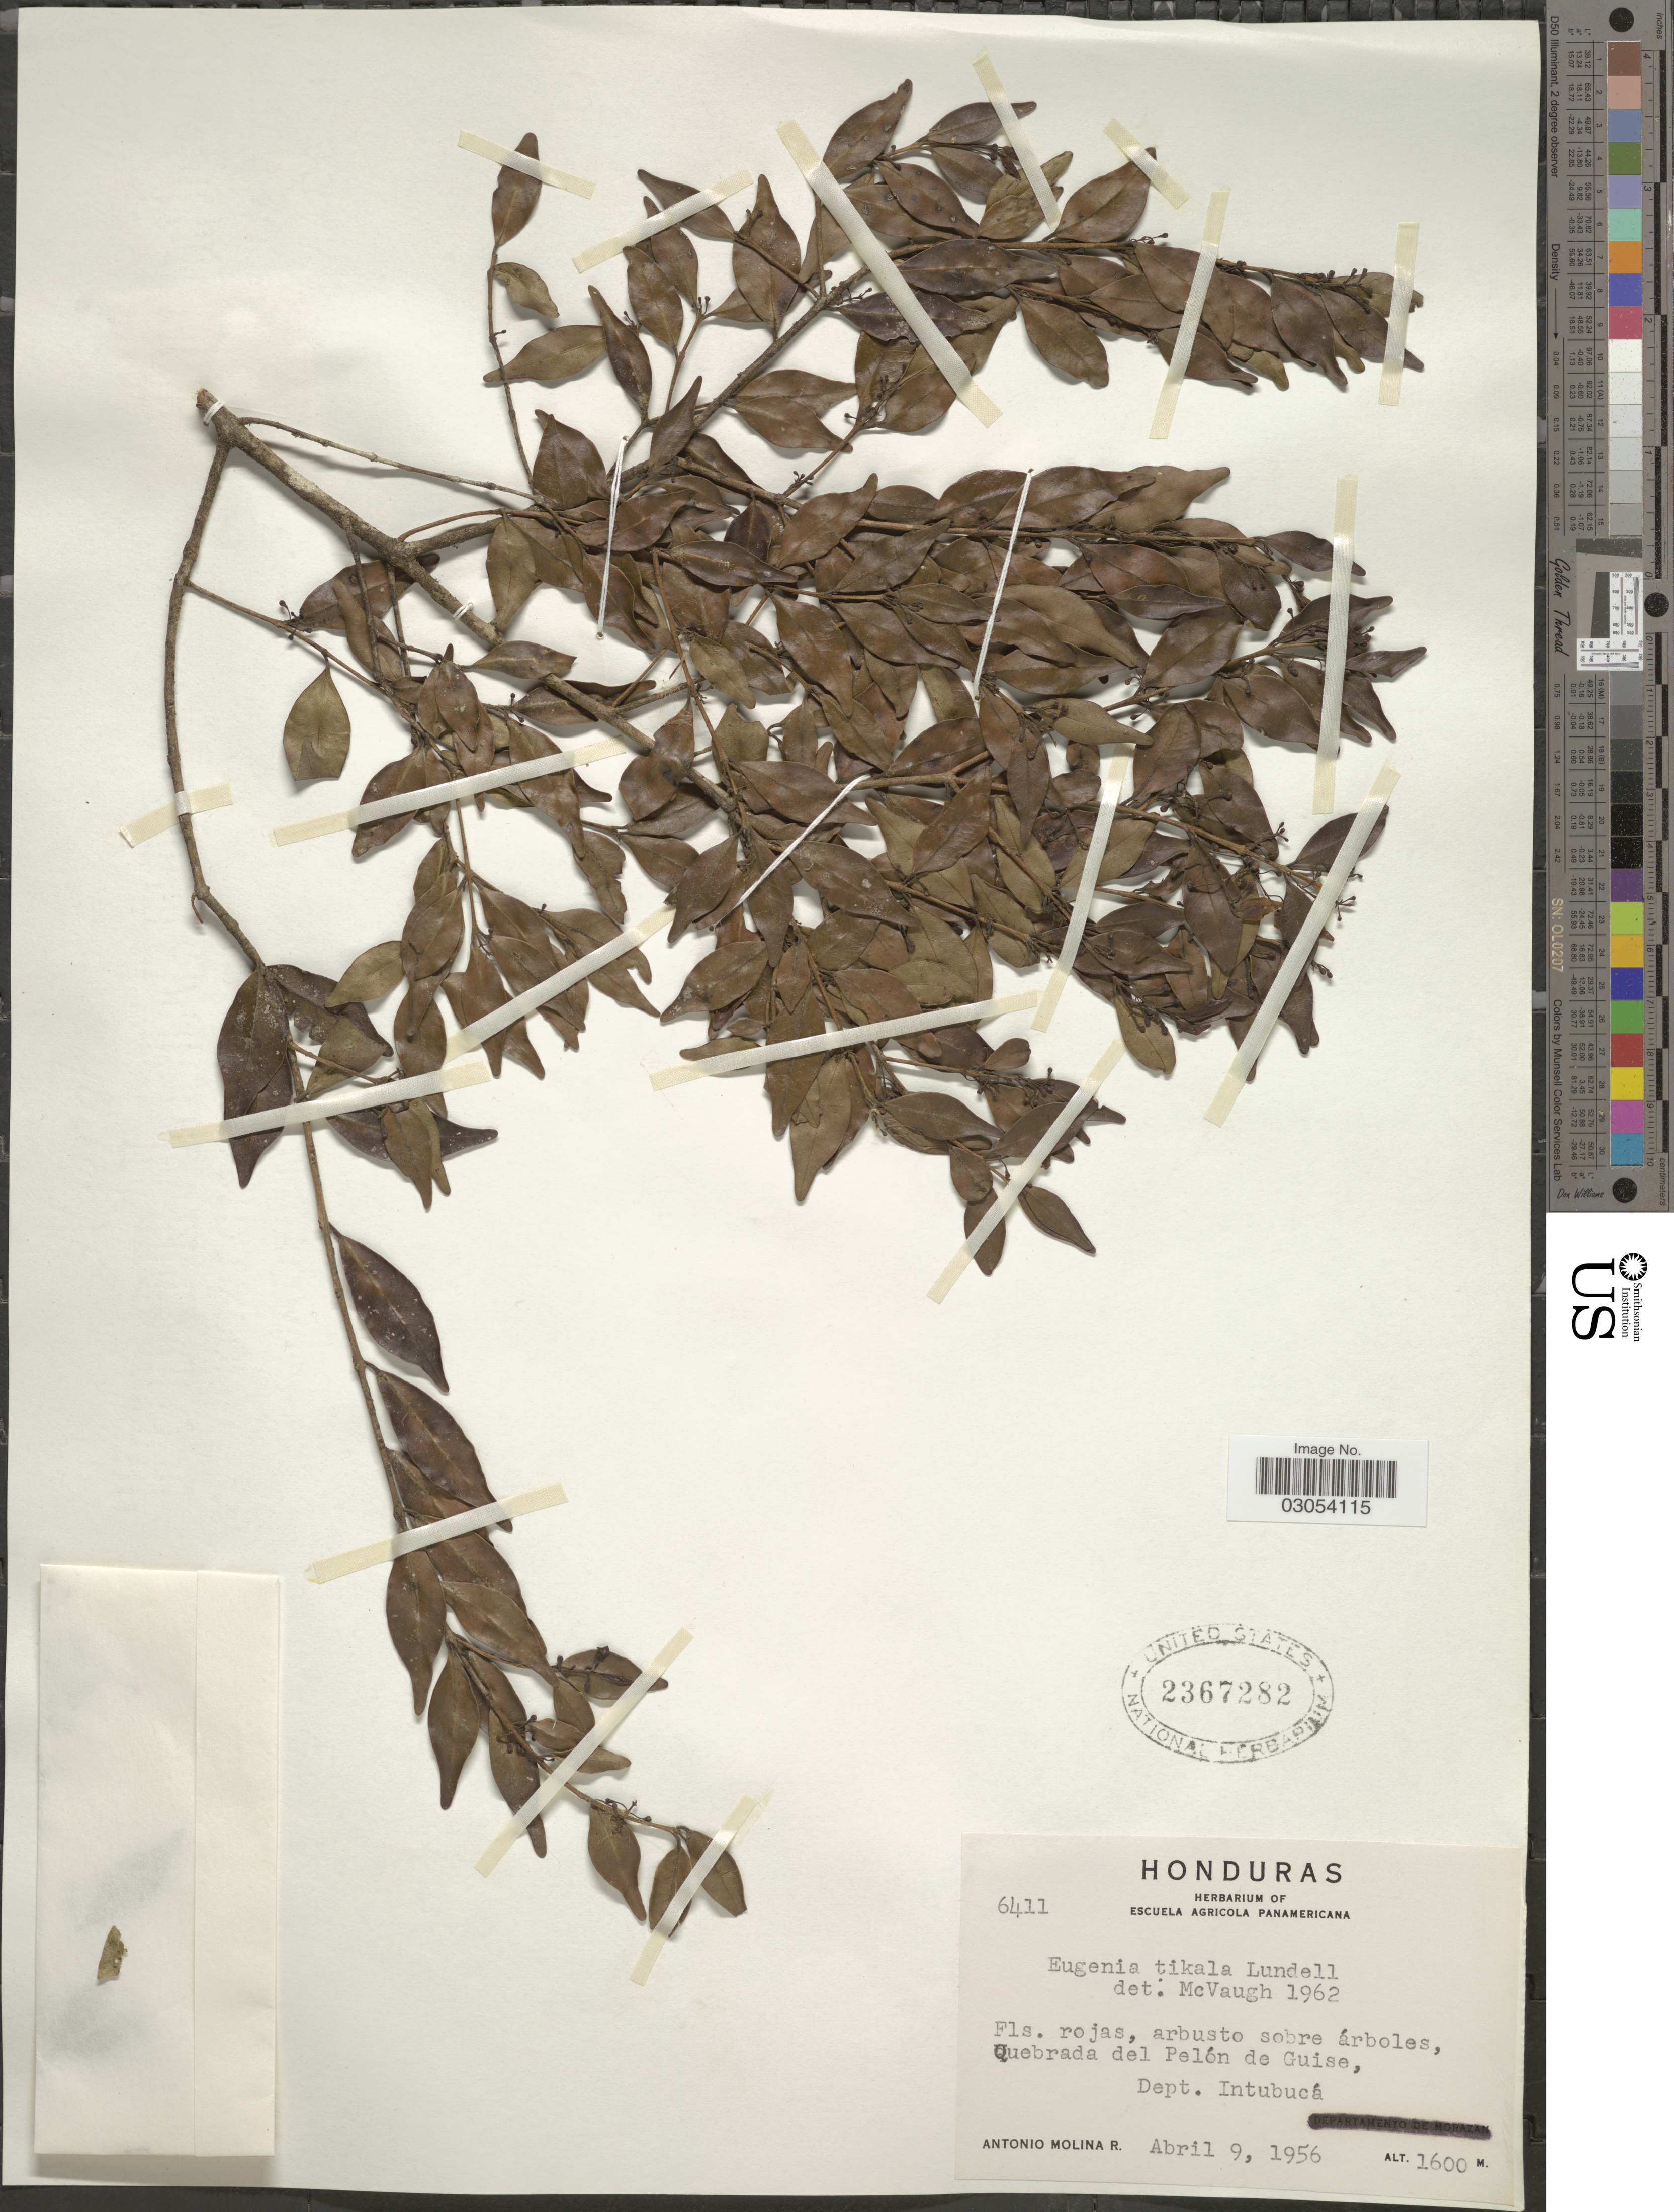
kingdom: Plantae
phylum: Tracheophyta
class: Magnoliopsida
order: Myrtales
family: Myrtaceae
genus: Eugenia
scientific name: Eugenia tikalana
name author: Lundell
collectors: A. Molina R.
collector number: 6411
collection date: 1956-04-09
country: Honduras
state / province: Intibuca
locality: Quebrada del Pelón de Guise, Dept. Intubucá.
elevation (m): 1600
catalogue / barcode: US 2367282